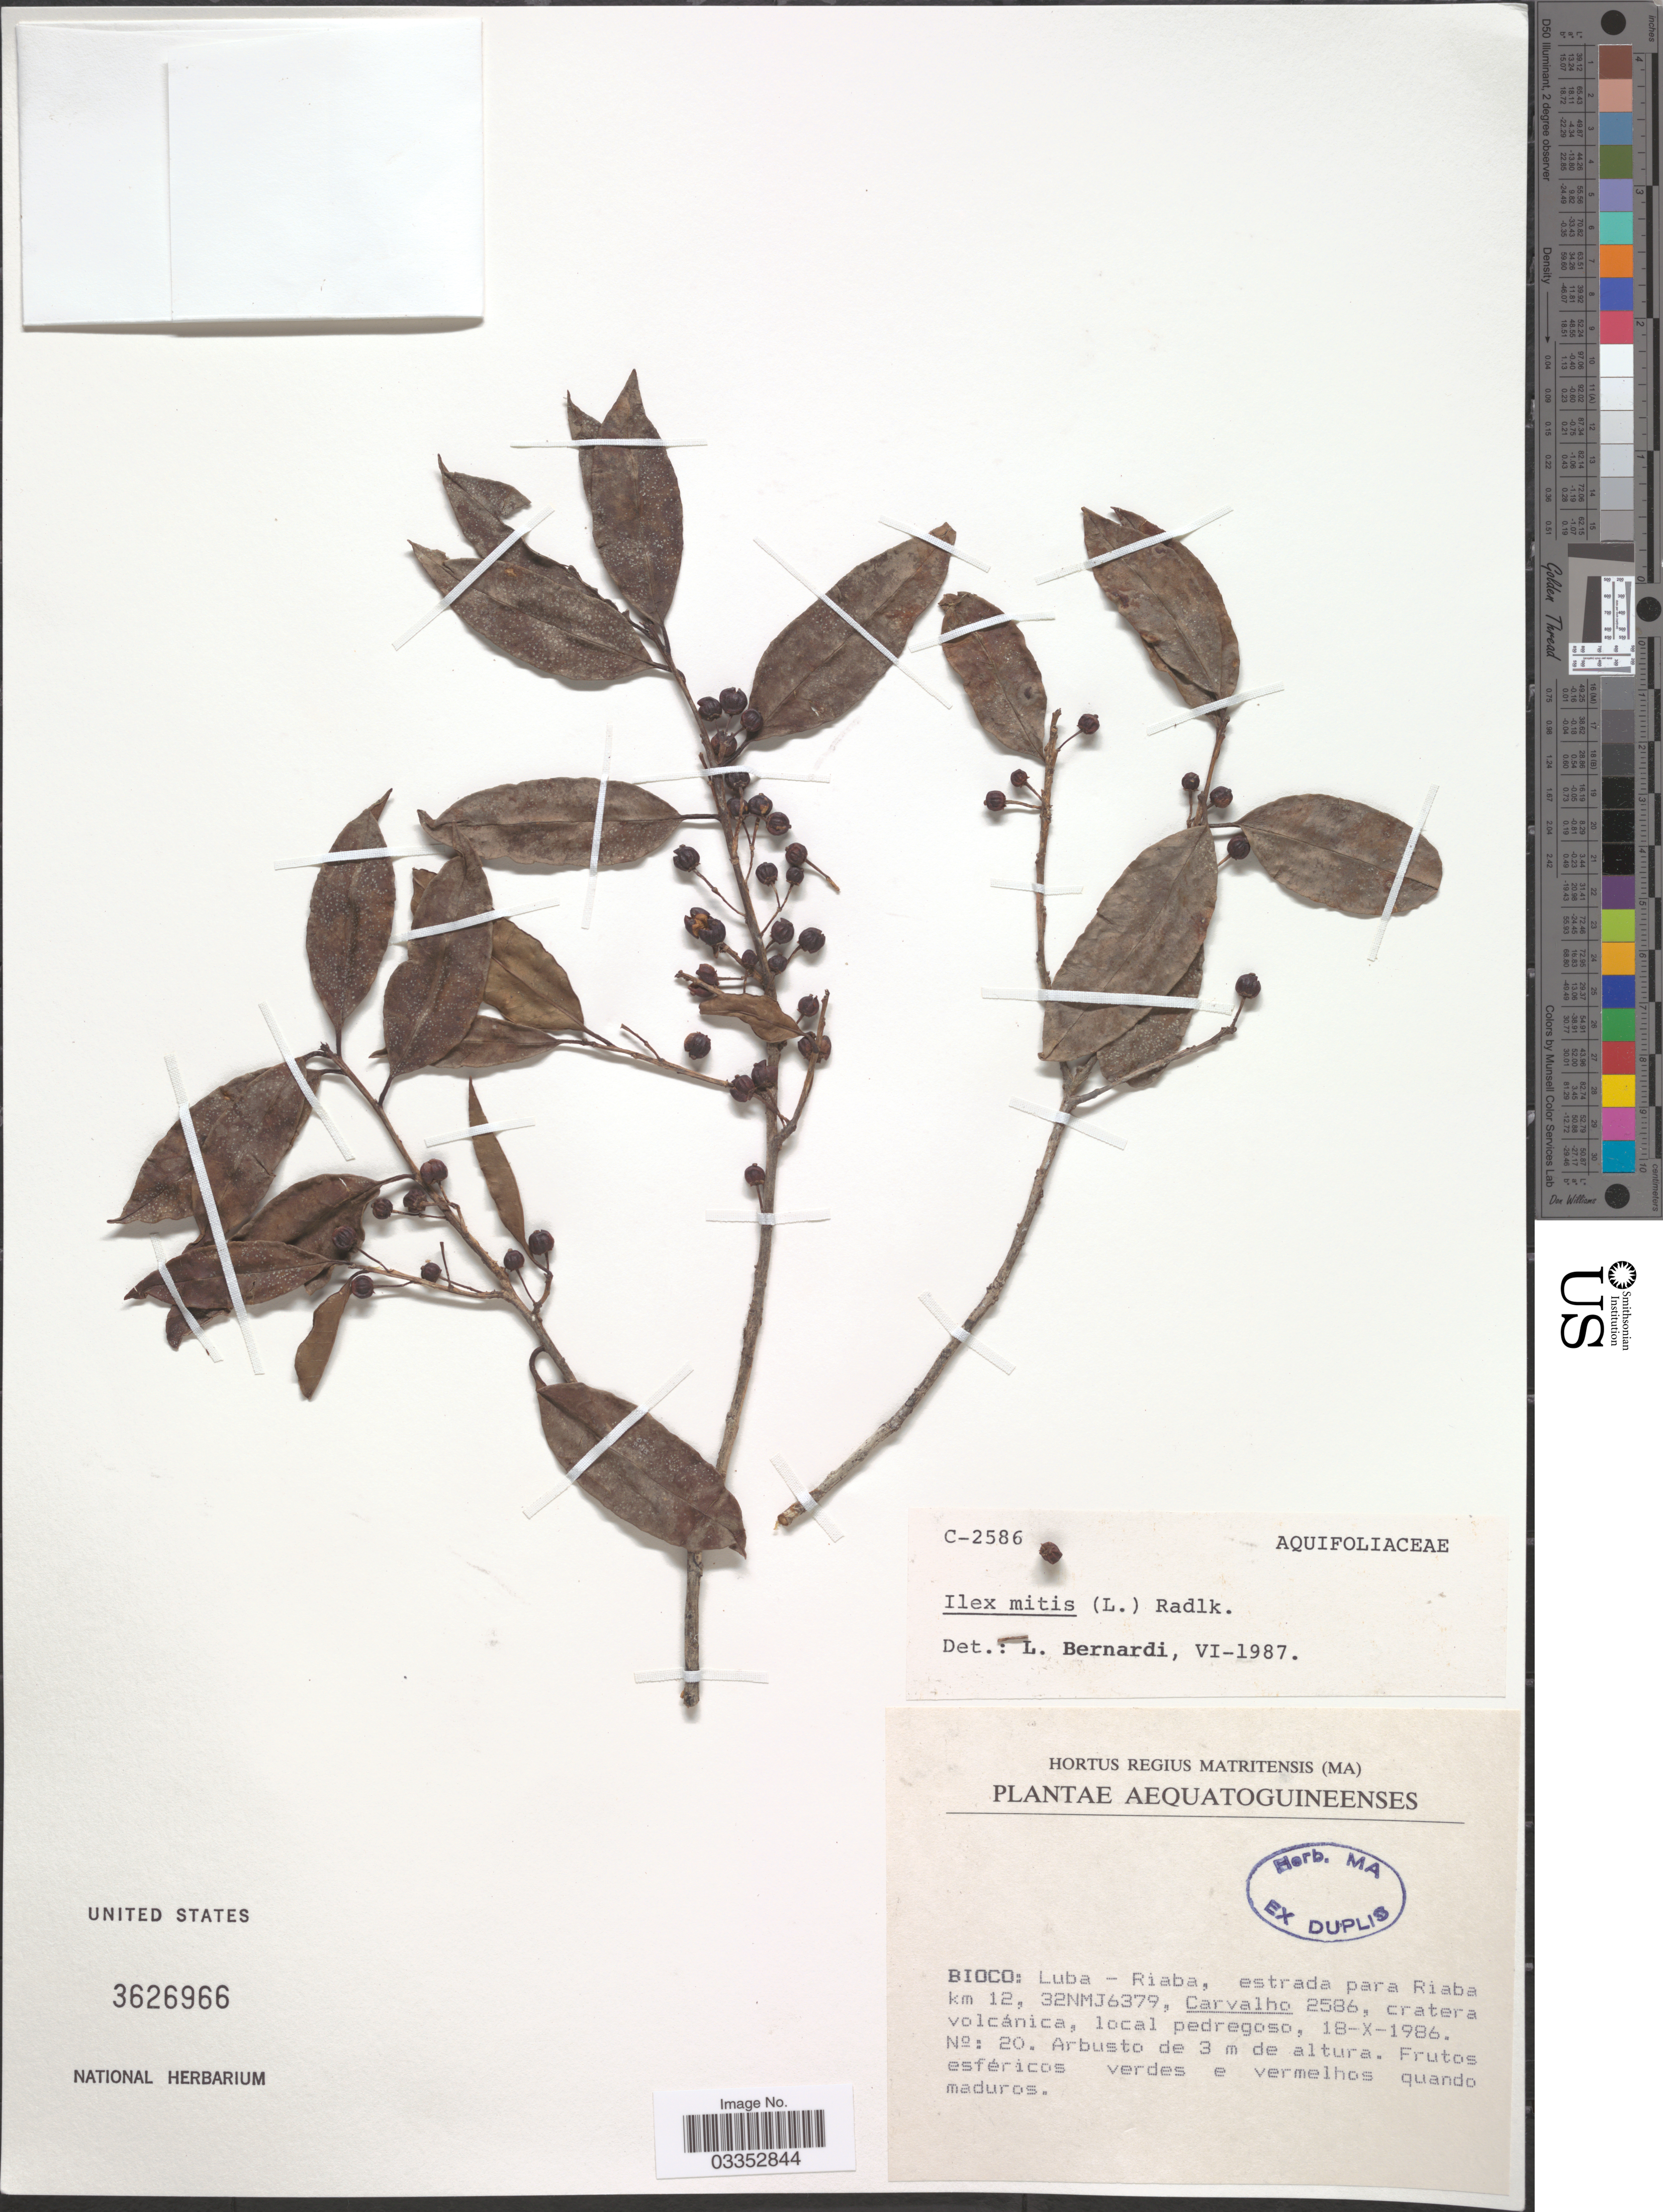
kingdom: Plantae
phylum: Tracheophyta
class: Magnoliopsida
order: Aquifoliales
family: Aquifoliaceae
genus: Ilex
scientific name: Ilex mitis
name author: (L.) Radlk.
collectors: Carvalho, --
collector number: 2586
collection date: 1986-10-18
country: Equatorial Guinea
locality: Aequatoguineenses, Luba-Riaba, estrada para Riaba km 12, 32NMJ6379.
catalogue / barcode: US 3626966